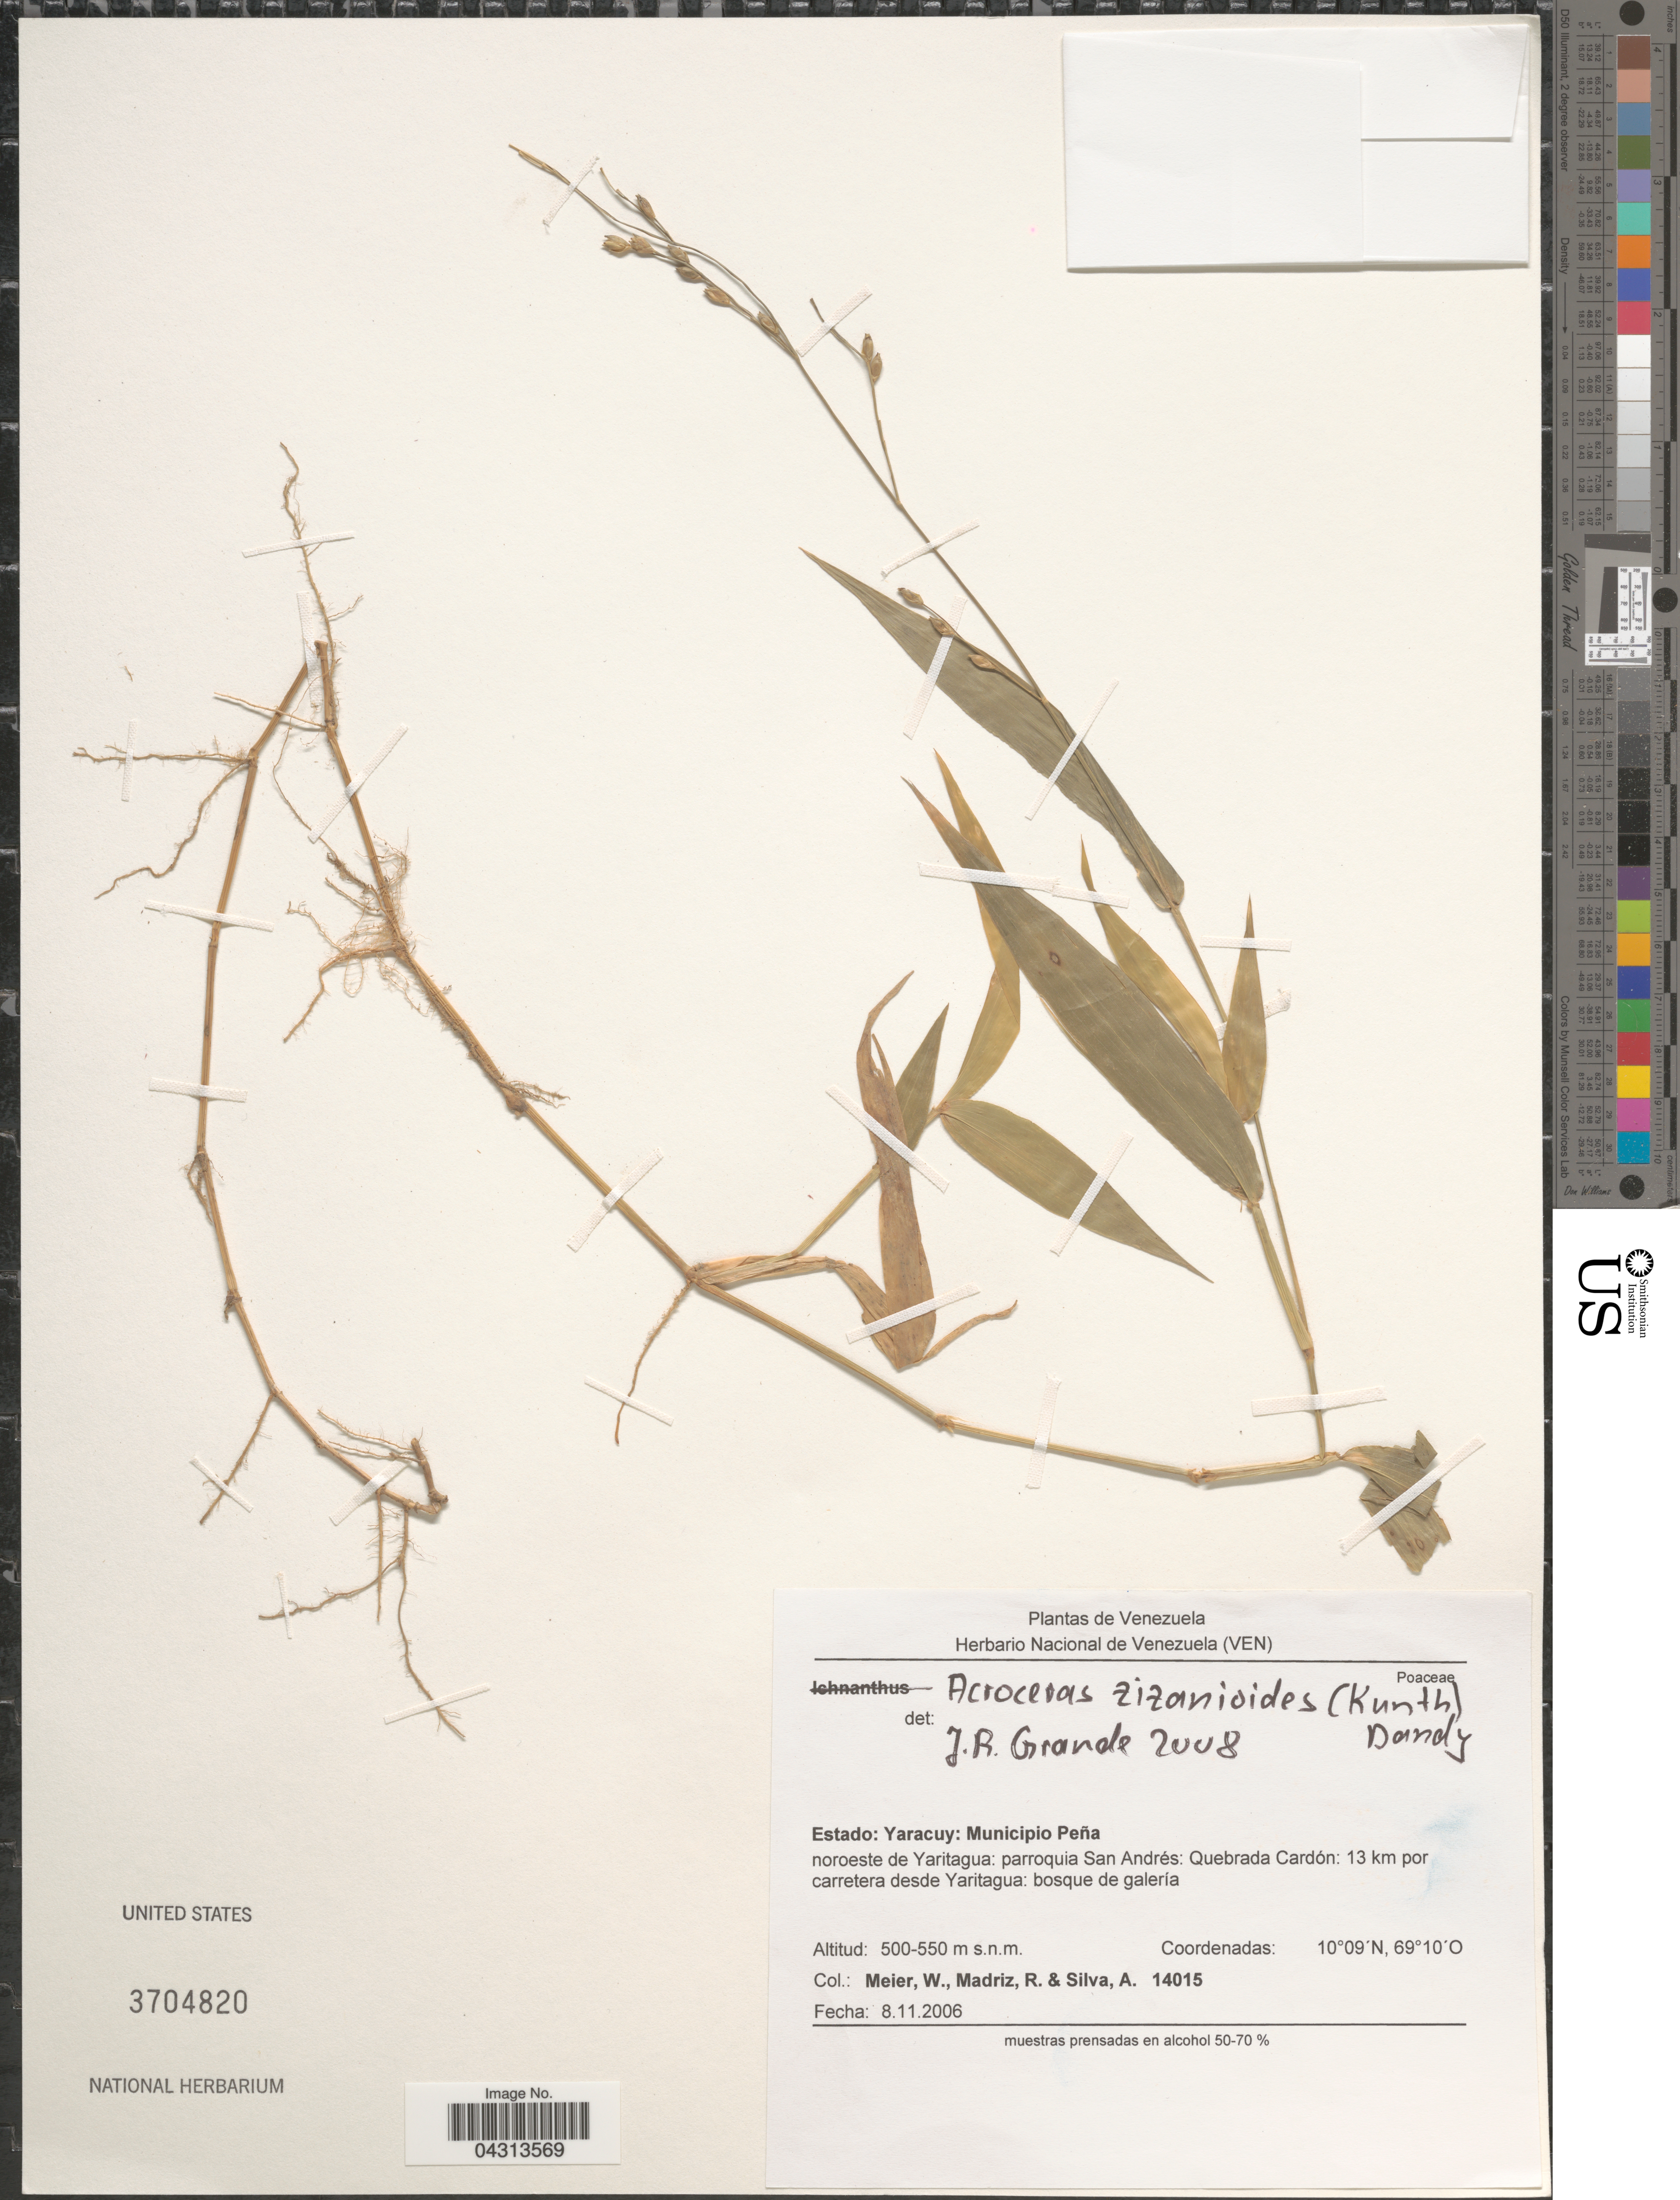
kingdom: Plantae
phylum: Tracheophyta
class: Liliopsida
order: Poales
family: Poaceae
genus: Acroceras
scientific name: Acroceras zizanioides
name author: (Kunth) Dandy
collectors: W. Meier, R. Madriz & A. Silva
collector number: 14015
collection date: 2006-11-08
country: Venezuela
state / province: Yaracuy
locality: Municipio Peña noroeste de Yaritagua: parroquia San Andrés: Quebrada Cardón: 13 km por carretera desde Yaritagua: bosque de galería.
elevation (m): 500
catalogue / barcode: US 3704820